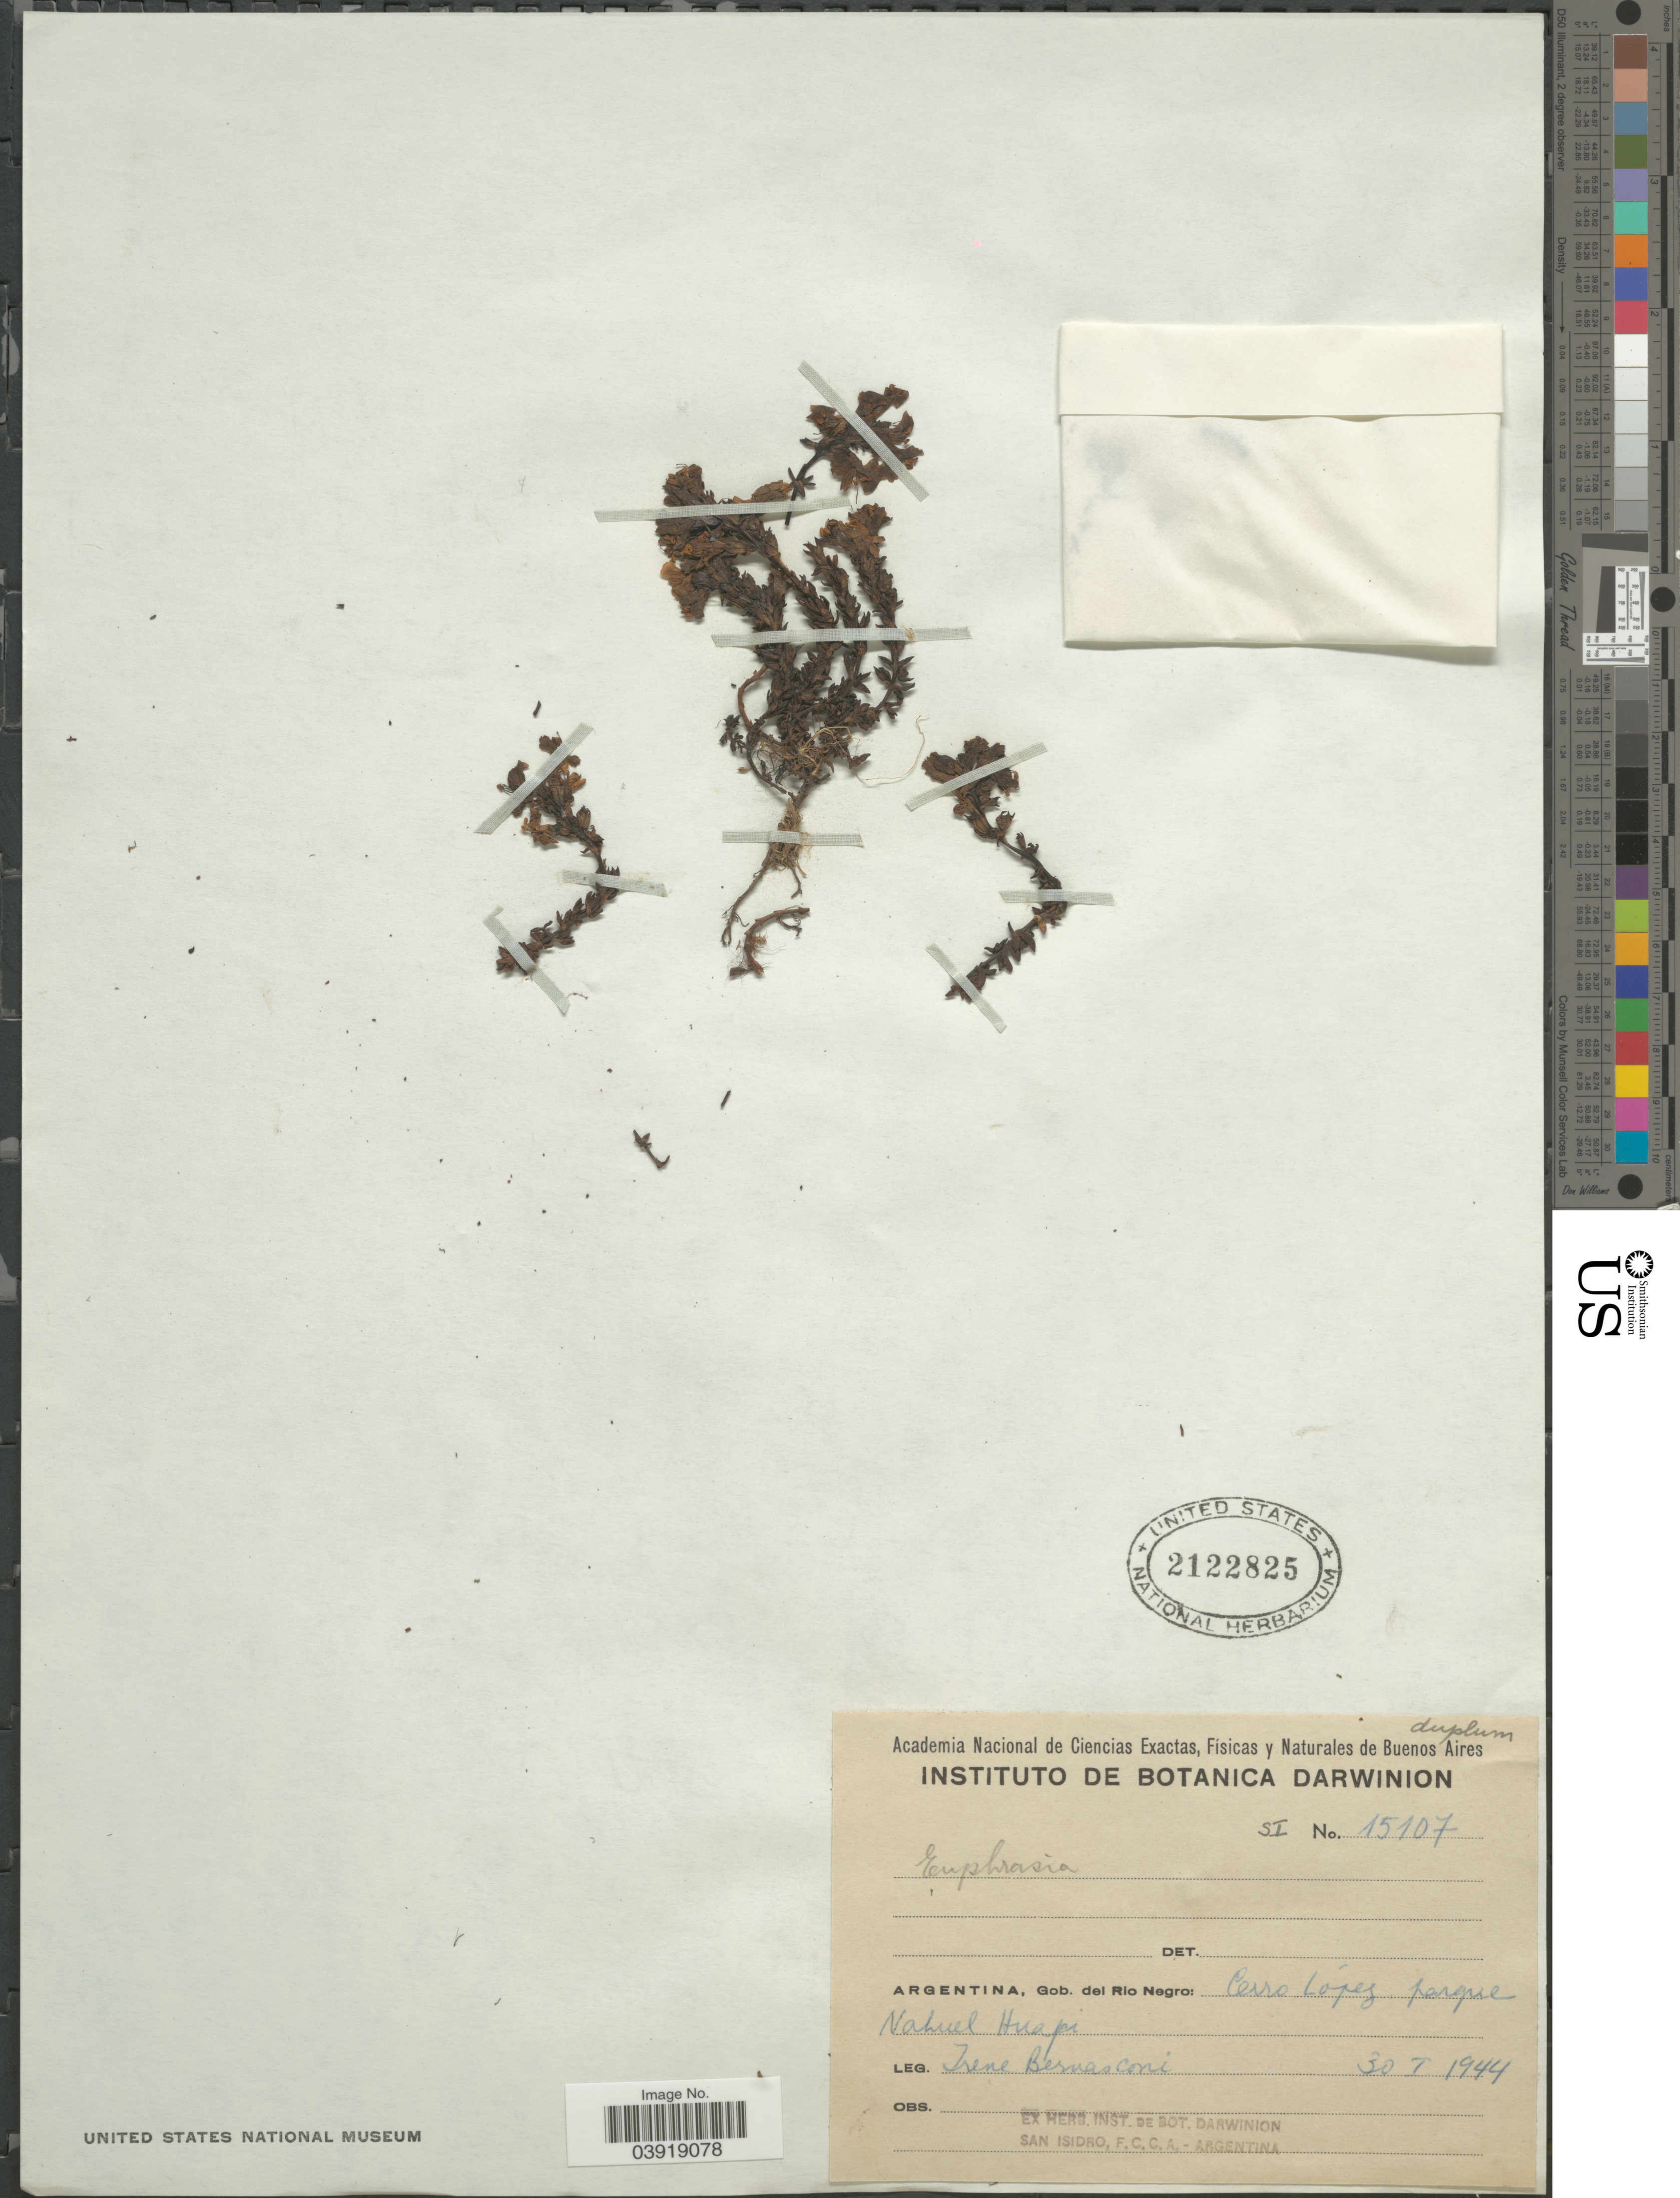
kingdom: Plantae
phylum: Tracheophyta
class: Magnoliopsida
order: Lamiales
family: Orobanchaceae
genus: Euphrasia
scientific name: Euphrasia sp.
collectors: I. Bernasconi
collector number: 15107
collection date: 1944-01-30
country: Argentina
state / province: Rio Negro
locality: Gob. del Rio Negro: Cerro López parque Nahuel Huapi.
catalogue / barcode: US 2122825